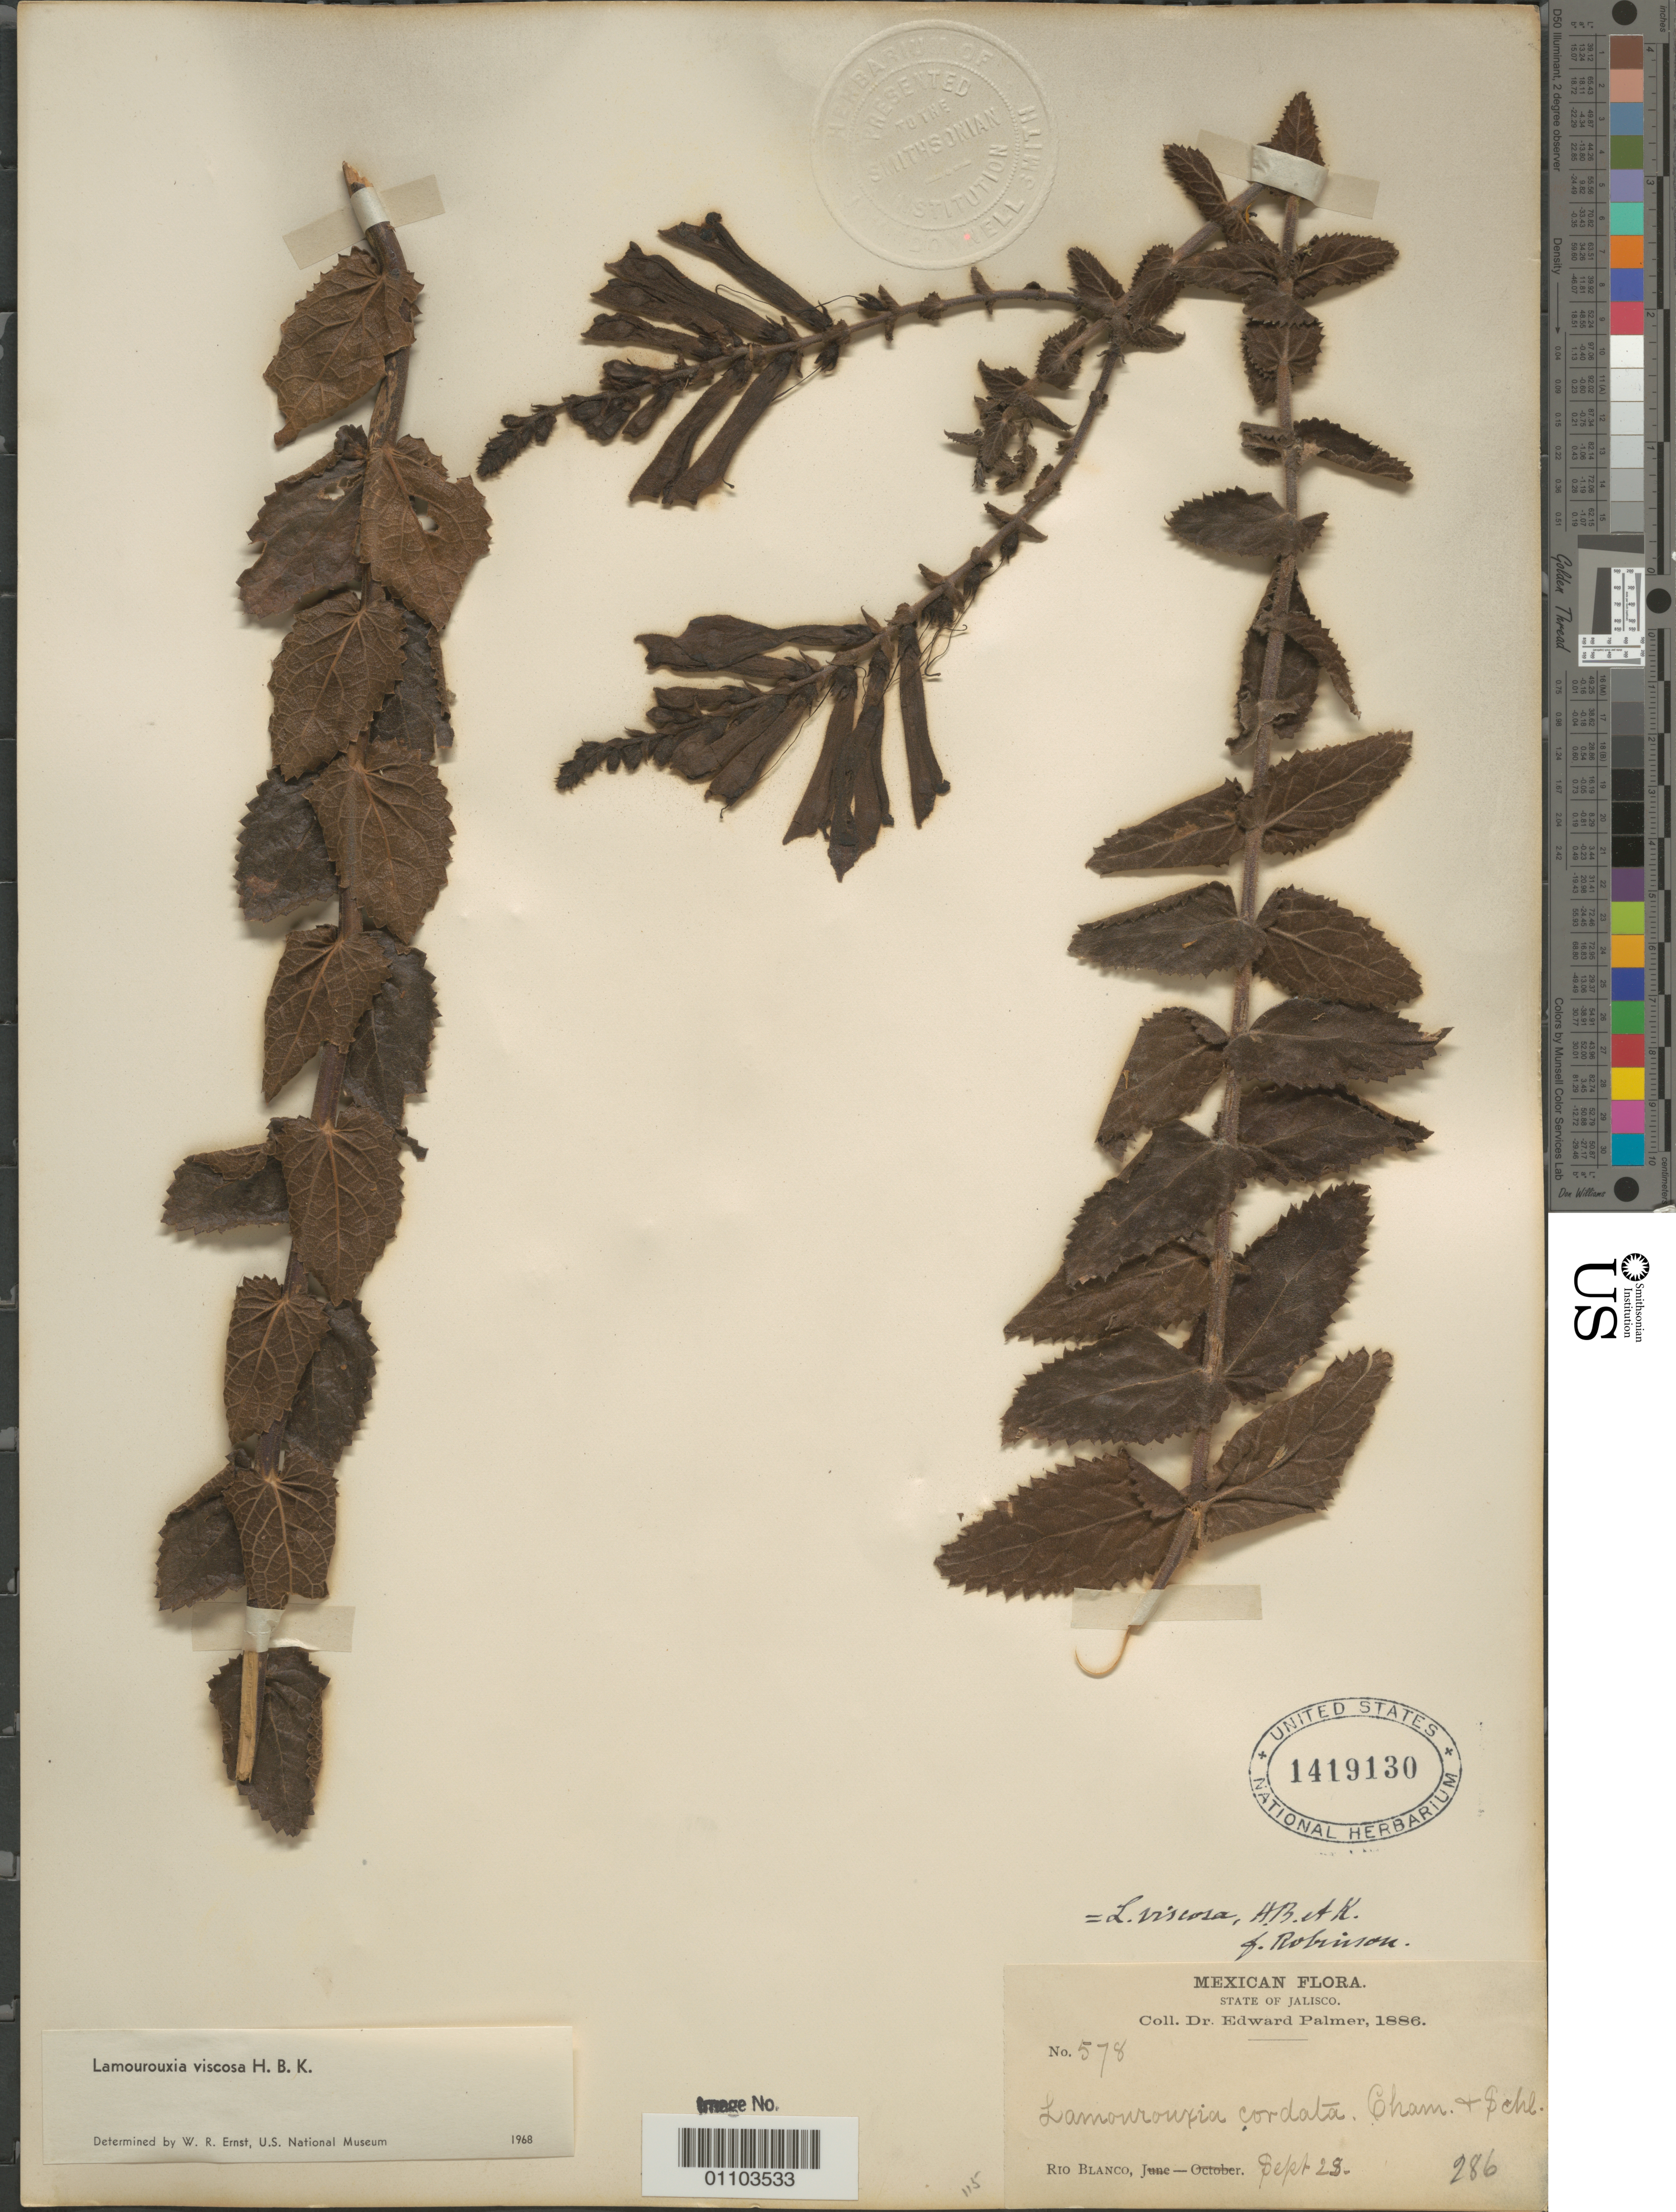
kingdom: Plantae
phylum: Tracheophyta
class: Magnoliopsida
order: Lamiales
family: Orobanchaceae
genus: Lamourouxia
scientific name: Lamourouxia viscosa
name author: Kunth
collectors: E. Palmer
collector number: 578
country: Mexico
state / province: Jalisco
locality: Rio Blanco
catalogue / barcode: US 1419130